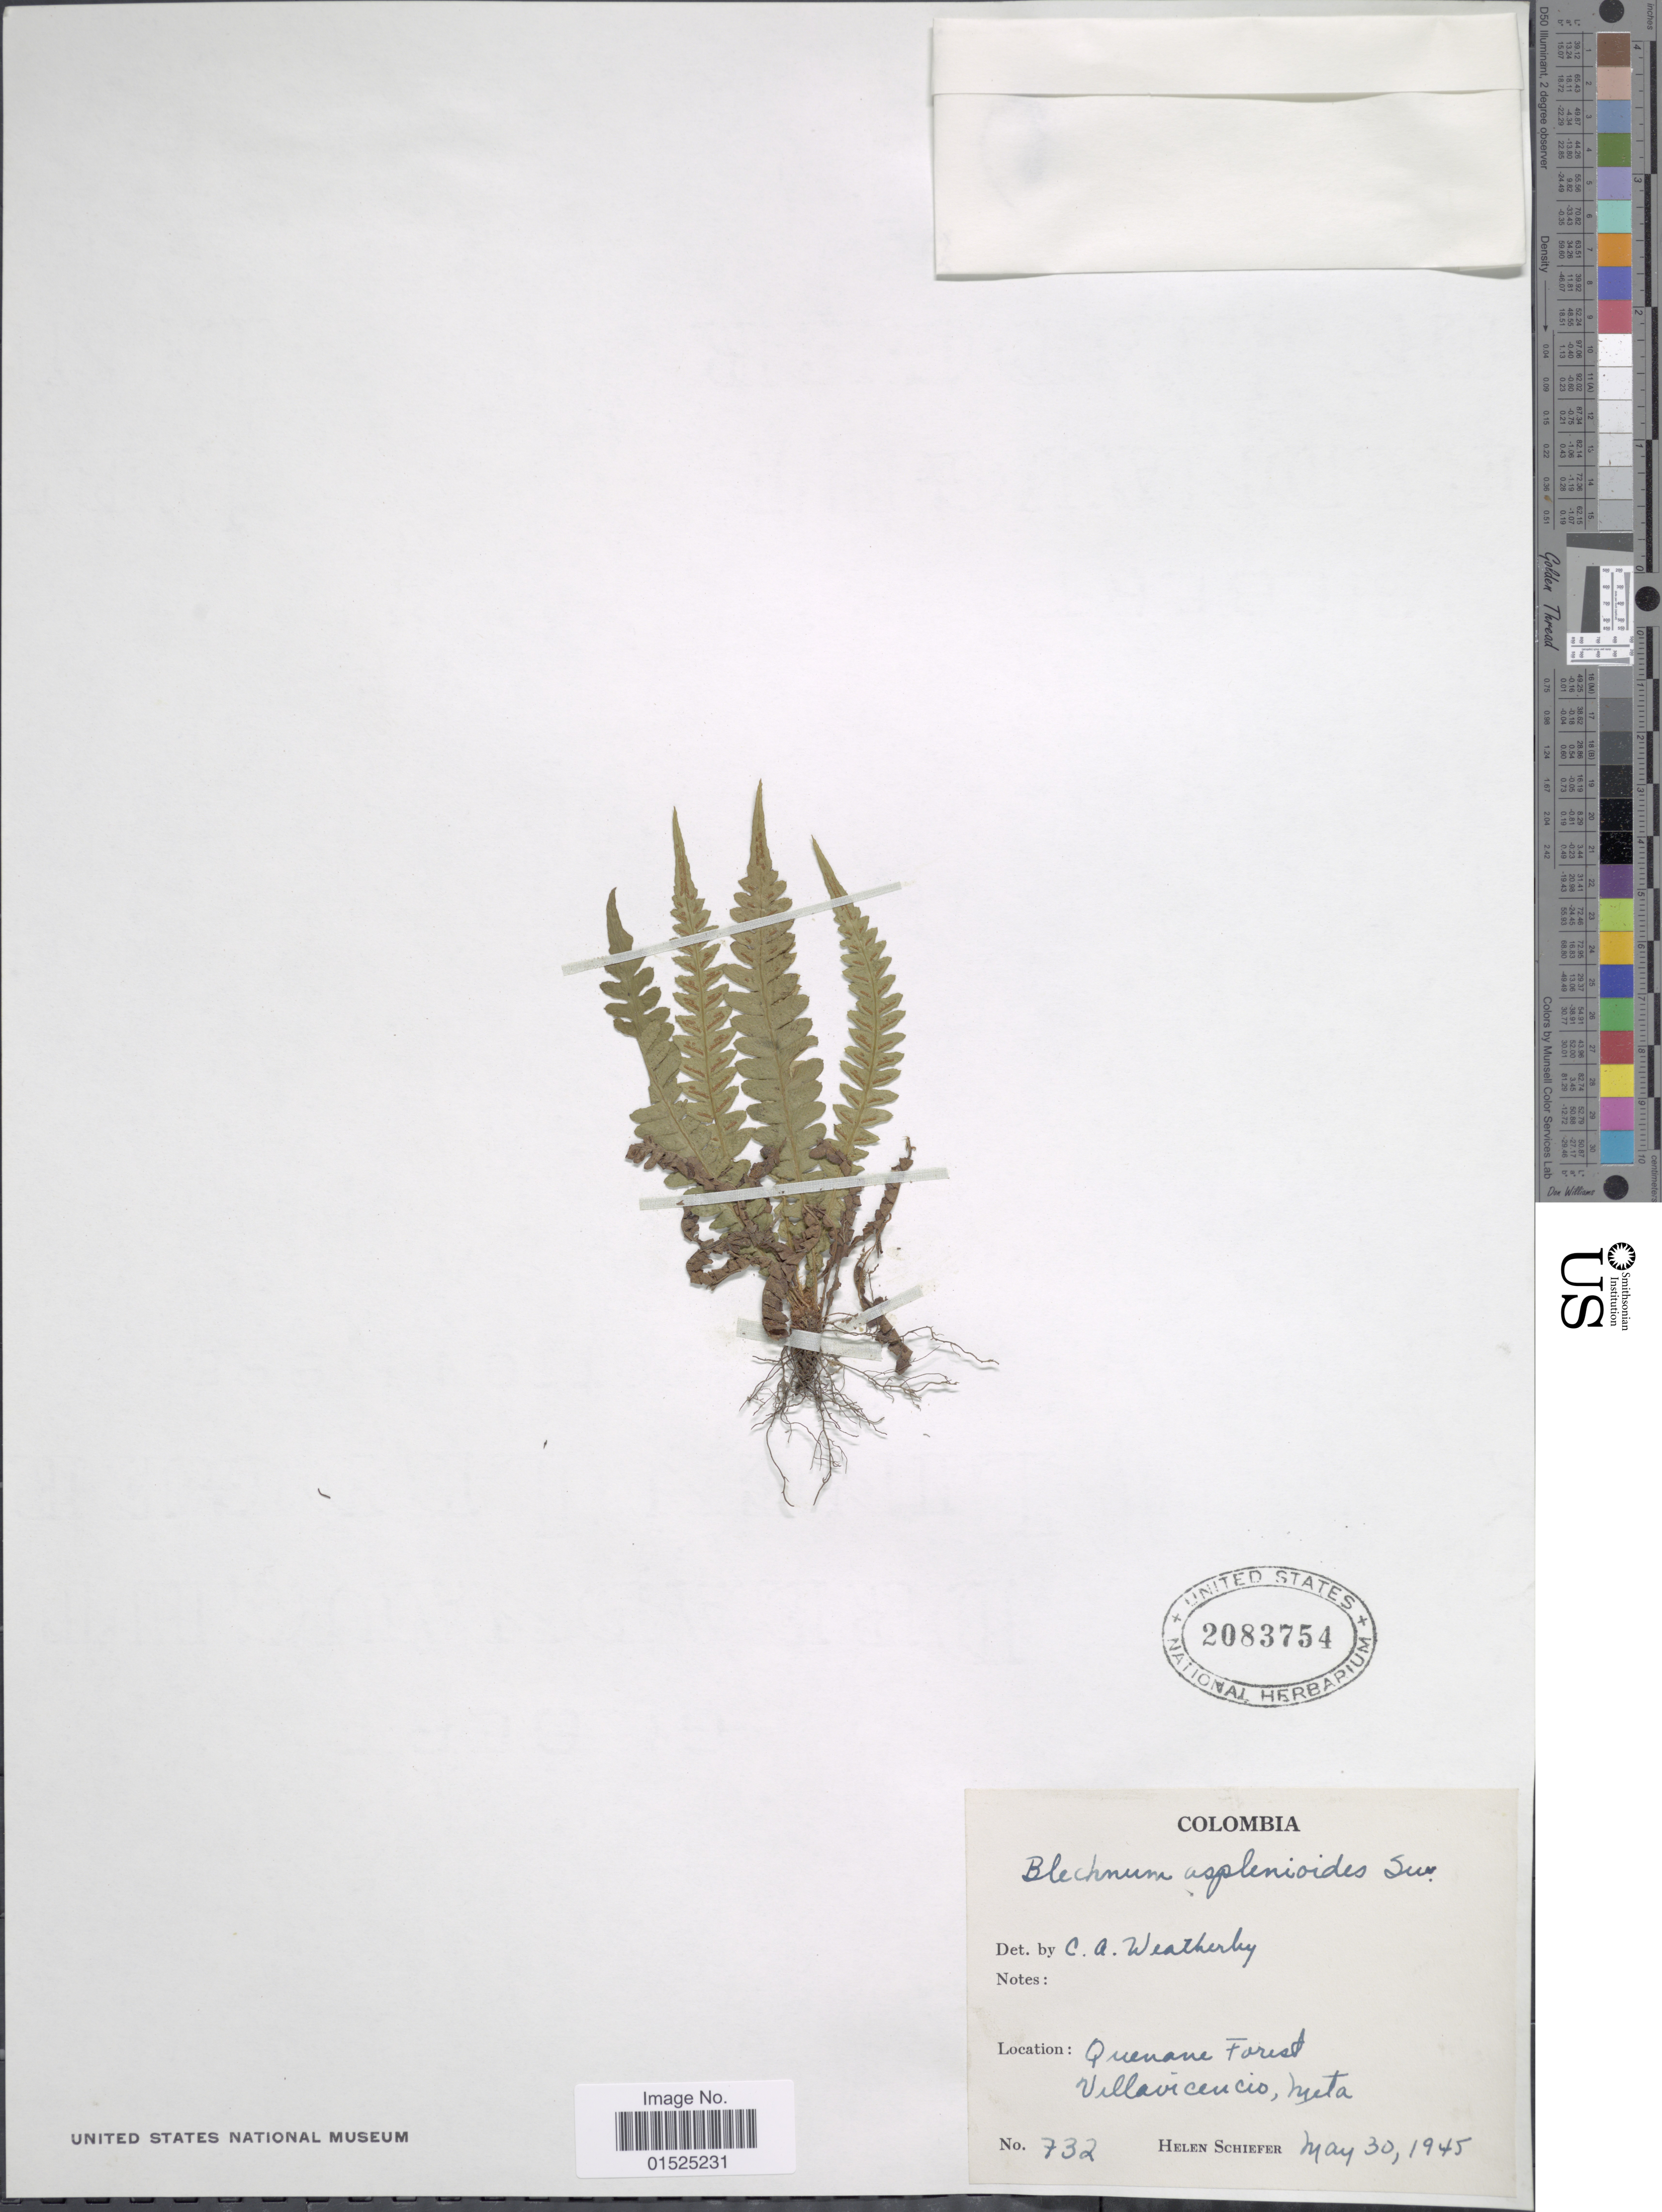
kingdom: Plantae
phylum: Tracheophyta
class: Polypodiopsida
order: Polypodiales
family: Blechnaceae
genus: Blechnum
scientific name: Blechnum asplenioides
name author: Sw.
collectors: H. Schiefer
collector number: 732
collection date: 1945-05-30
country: Colombia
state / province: Meta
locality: Quenane Forest, Villavicencio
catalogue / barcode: US 2083754